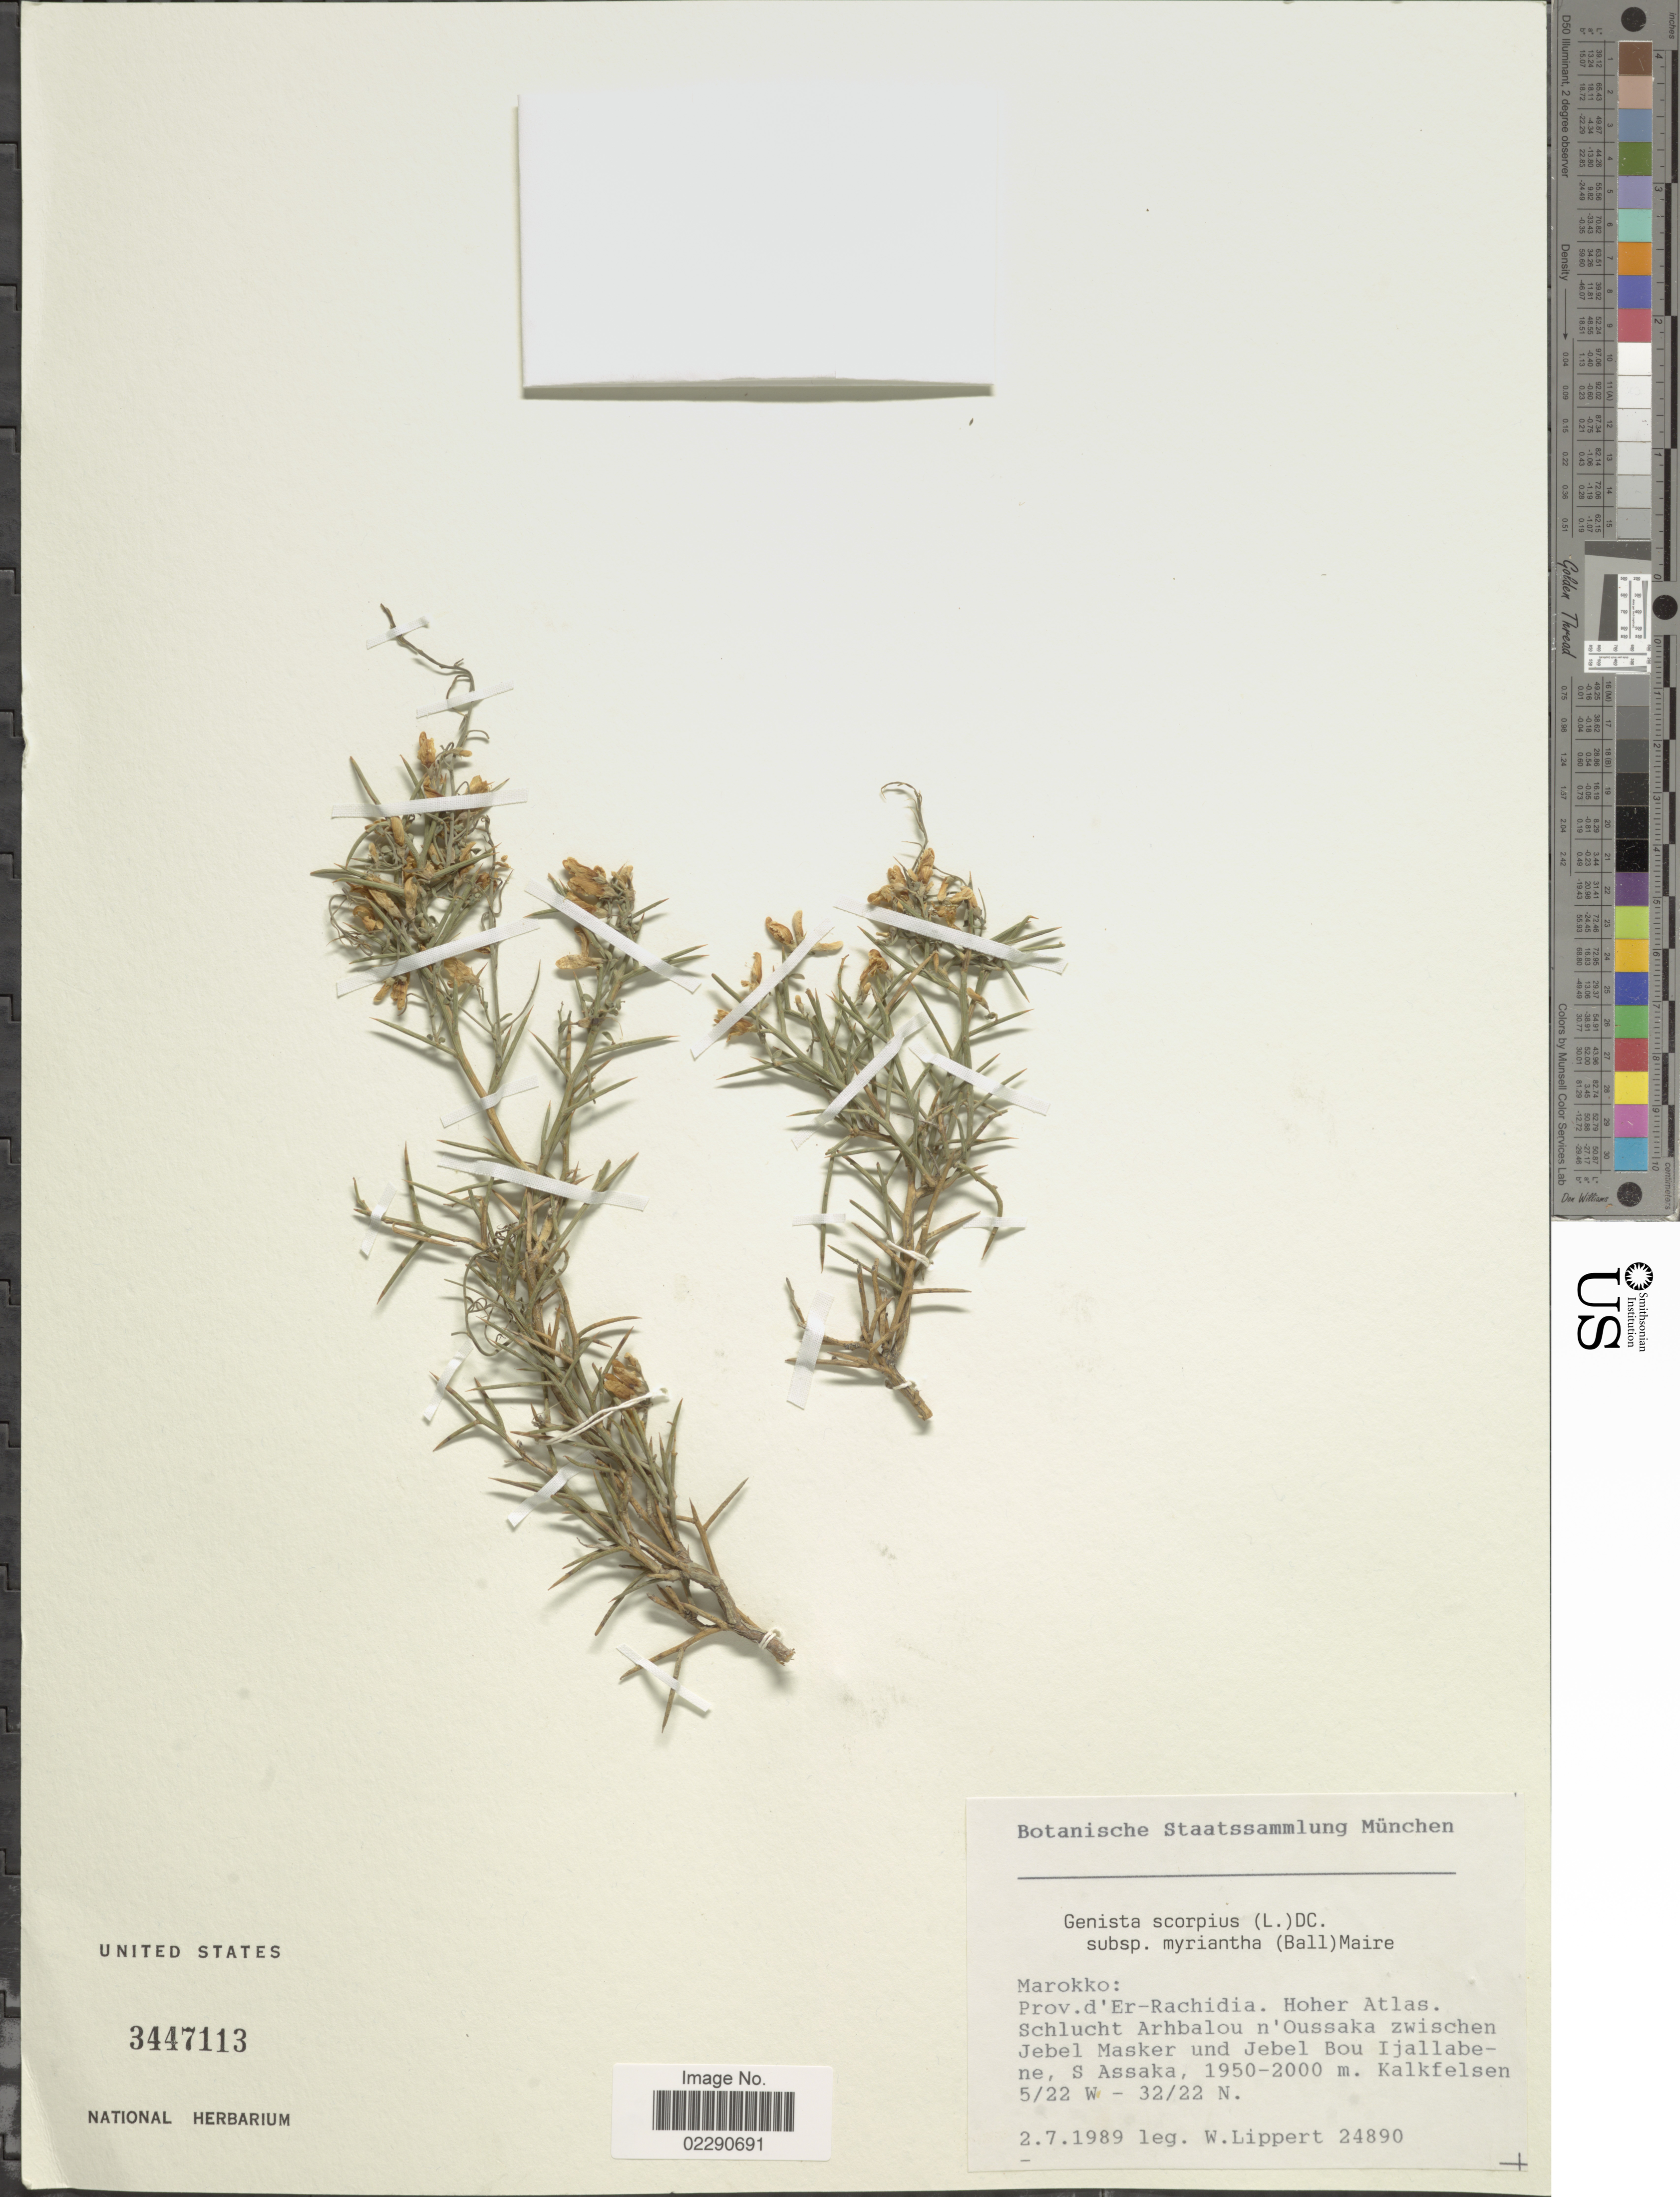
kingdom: Plantae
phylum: Tracheophyta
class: Magnoliopsida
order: Fabales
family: Fabaceae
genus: Genista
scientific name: Genista scorpius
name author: (L.) DC.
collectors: W. Lippert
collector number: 24890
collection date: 1989-07-02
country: Morocco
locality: Prov. d'Er-Rachidia, Hoher Atlas, Schlucht Arhbalou n'Oussaka zwischen Jebel Masker und Jebel Bou Ijallabene, S. Assaka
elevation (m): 1950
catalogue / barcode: US 3447113